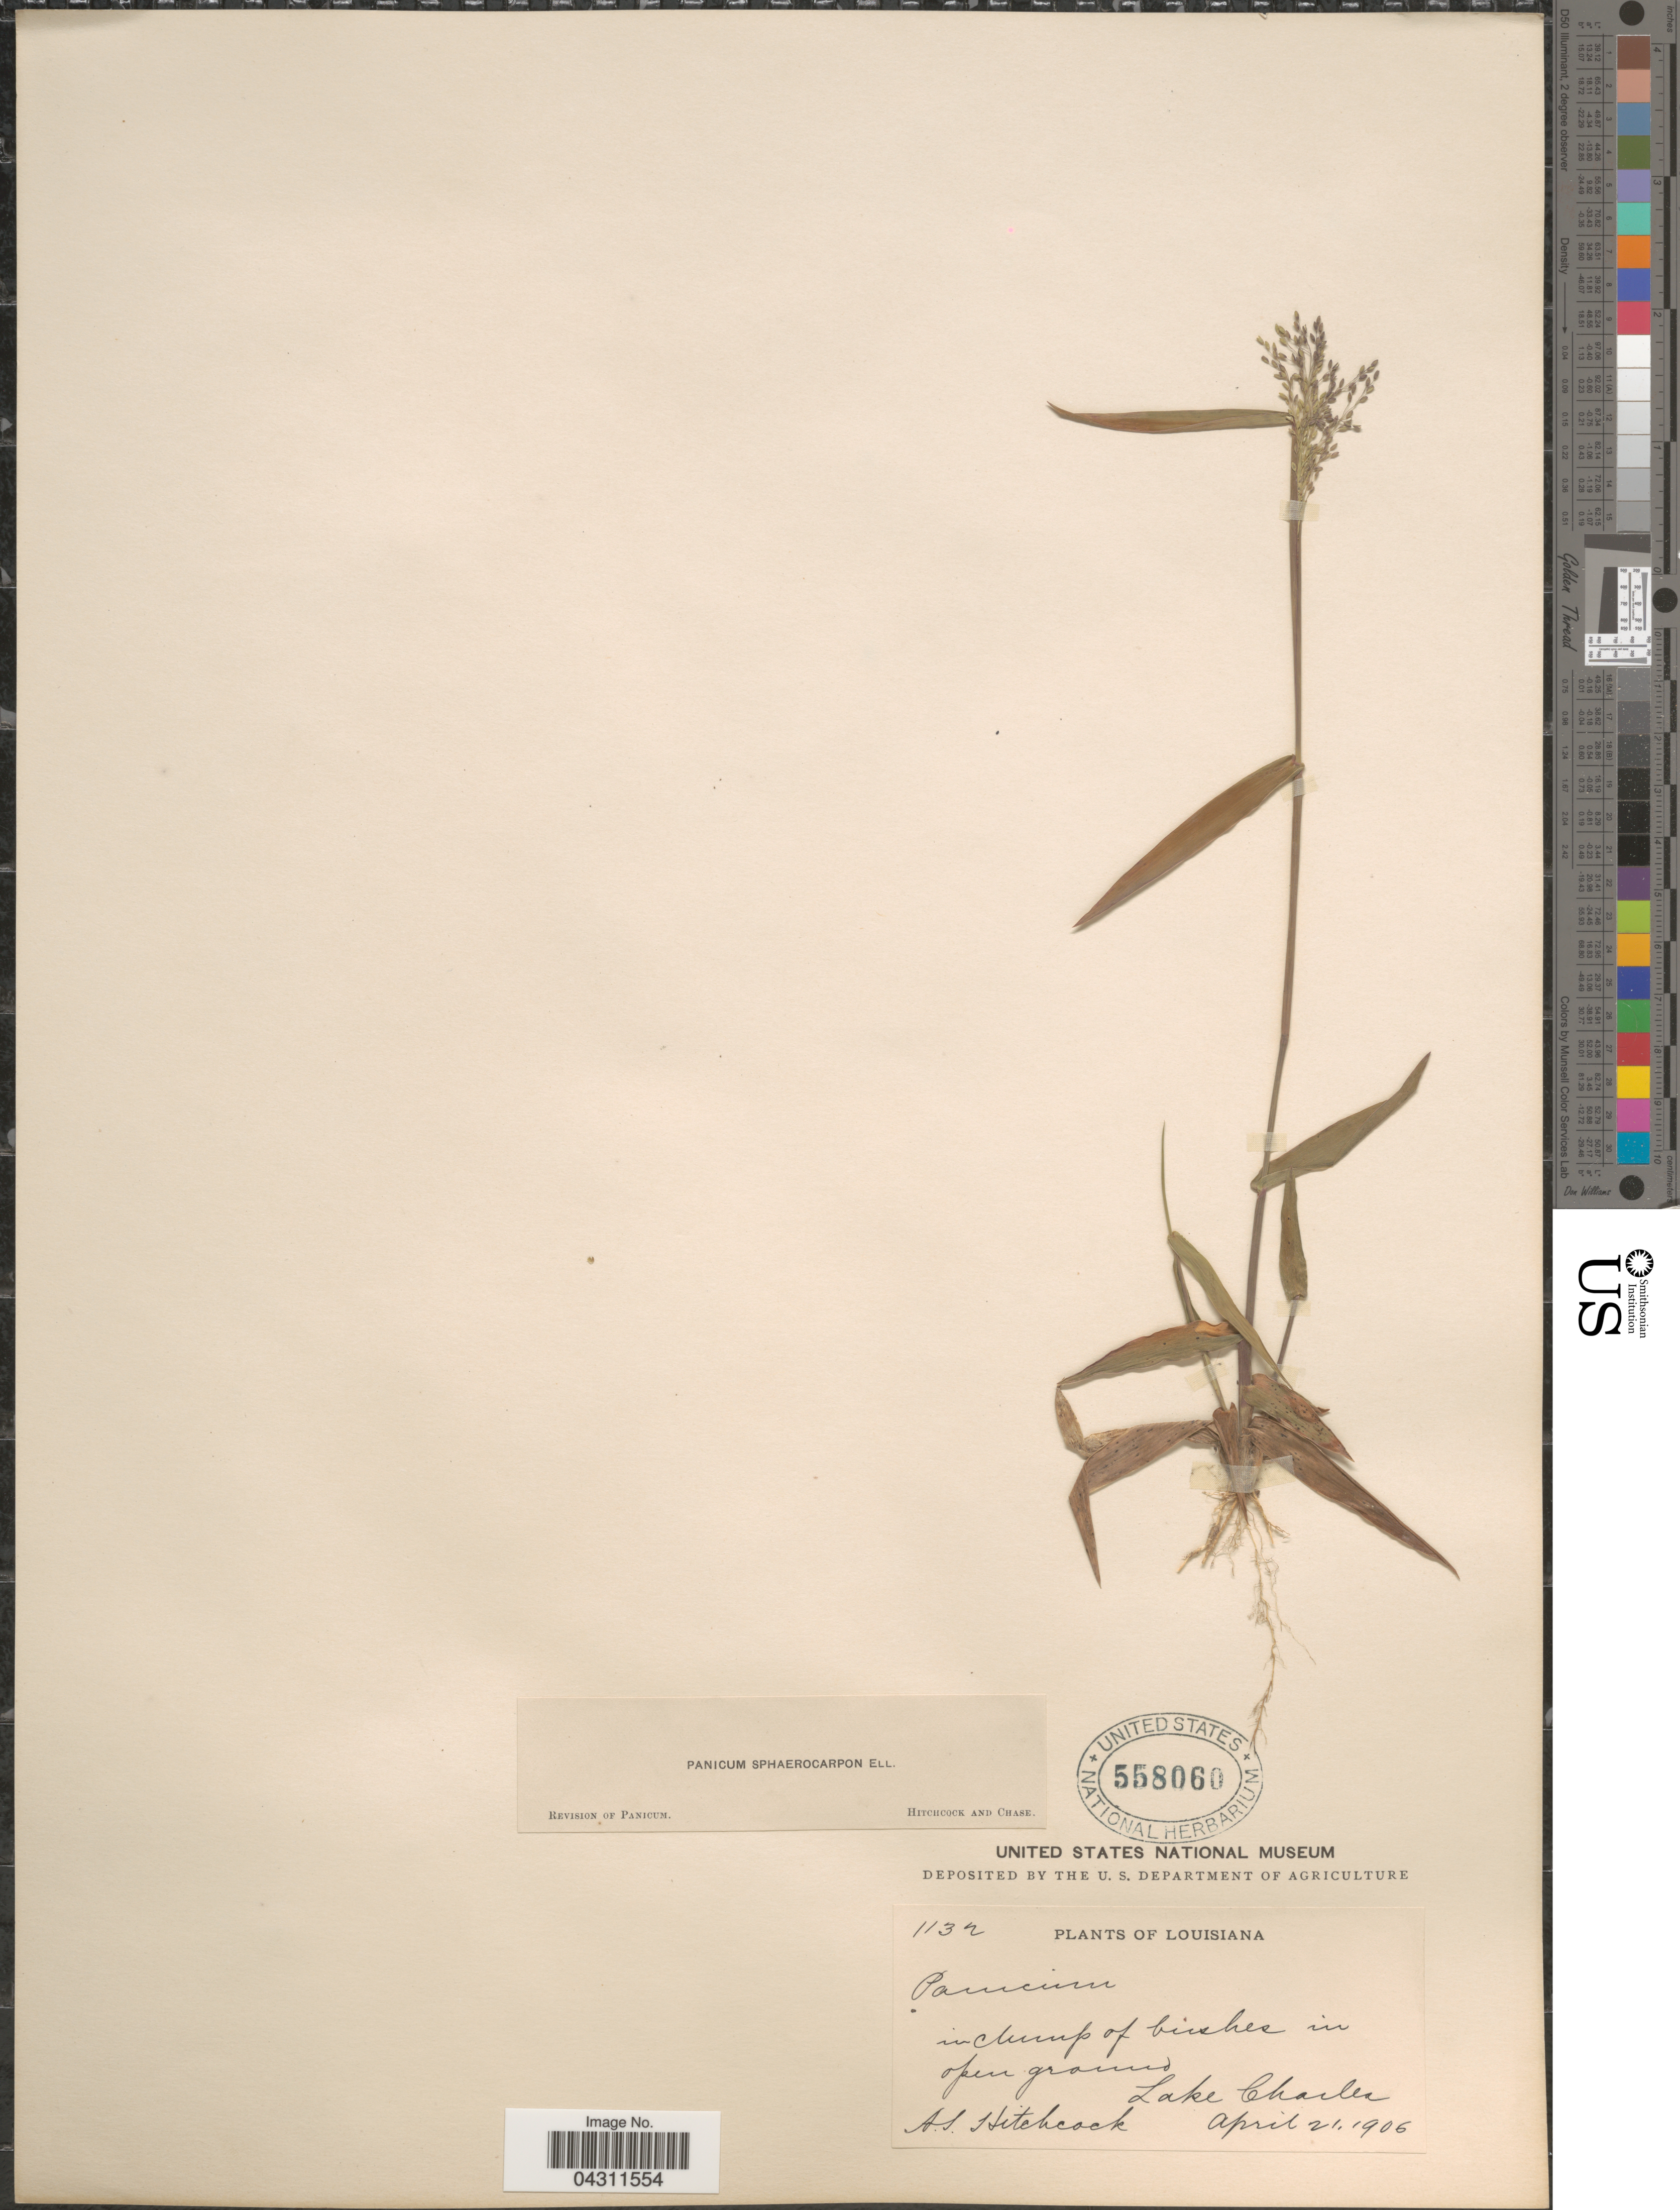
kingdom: Plantae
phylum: Tracheophyta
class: Liliopsida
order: Poales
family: Poaceae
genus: Dichanthelium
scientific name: Dichanthelium sphaerocarpon var. sphaerocarpon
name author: (Elliott) Gould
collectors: A. S. Hitchcock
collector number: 1132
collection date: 1906-04-21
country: United States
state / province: Louisiana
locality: In clump of bushes in open ground. Lake Charles.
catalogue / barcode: US 558060